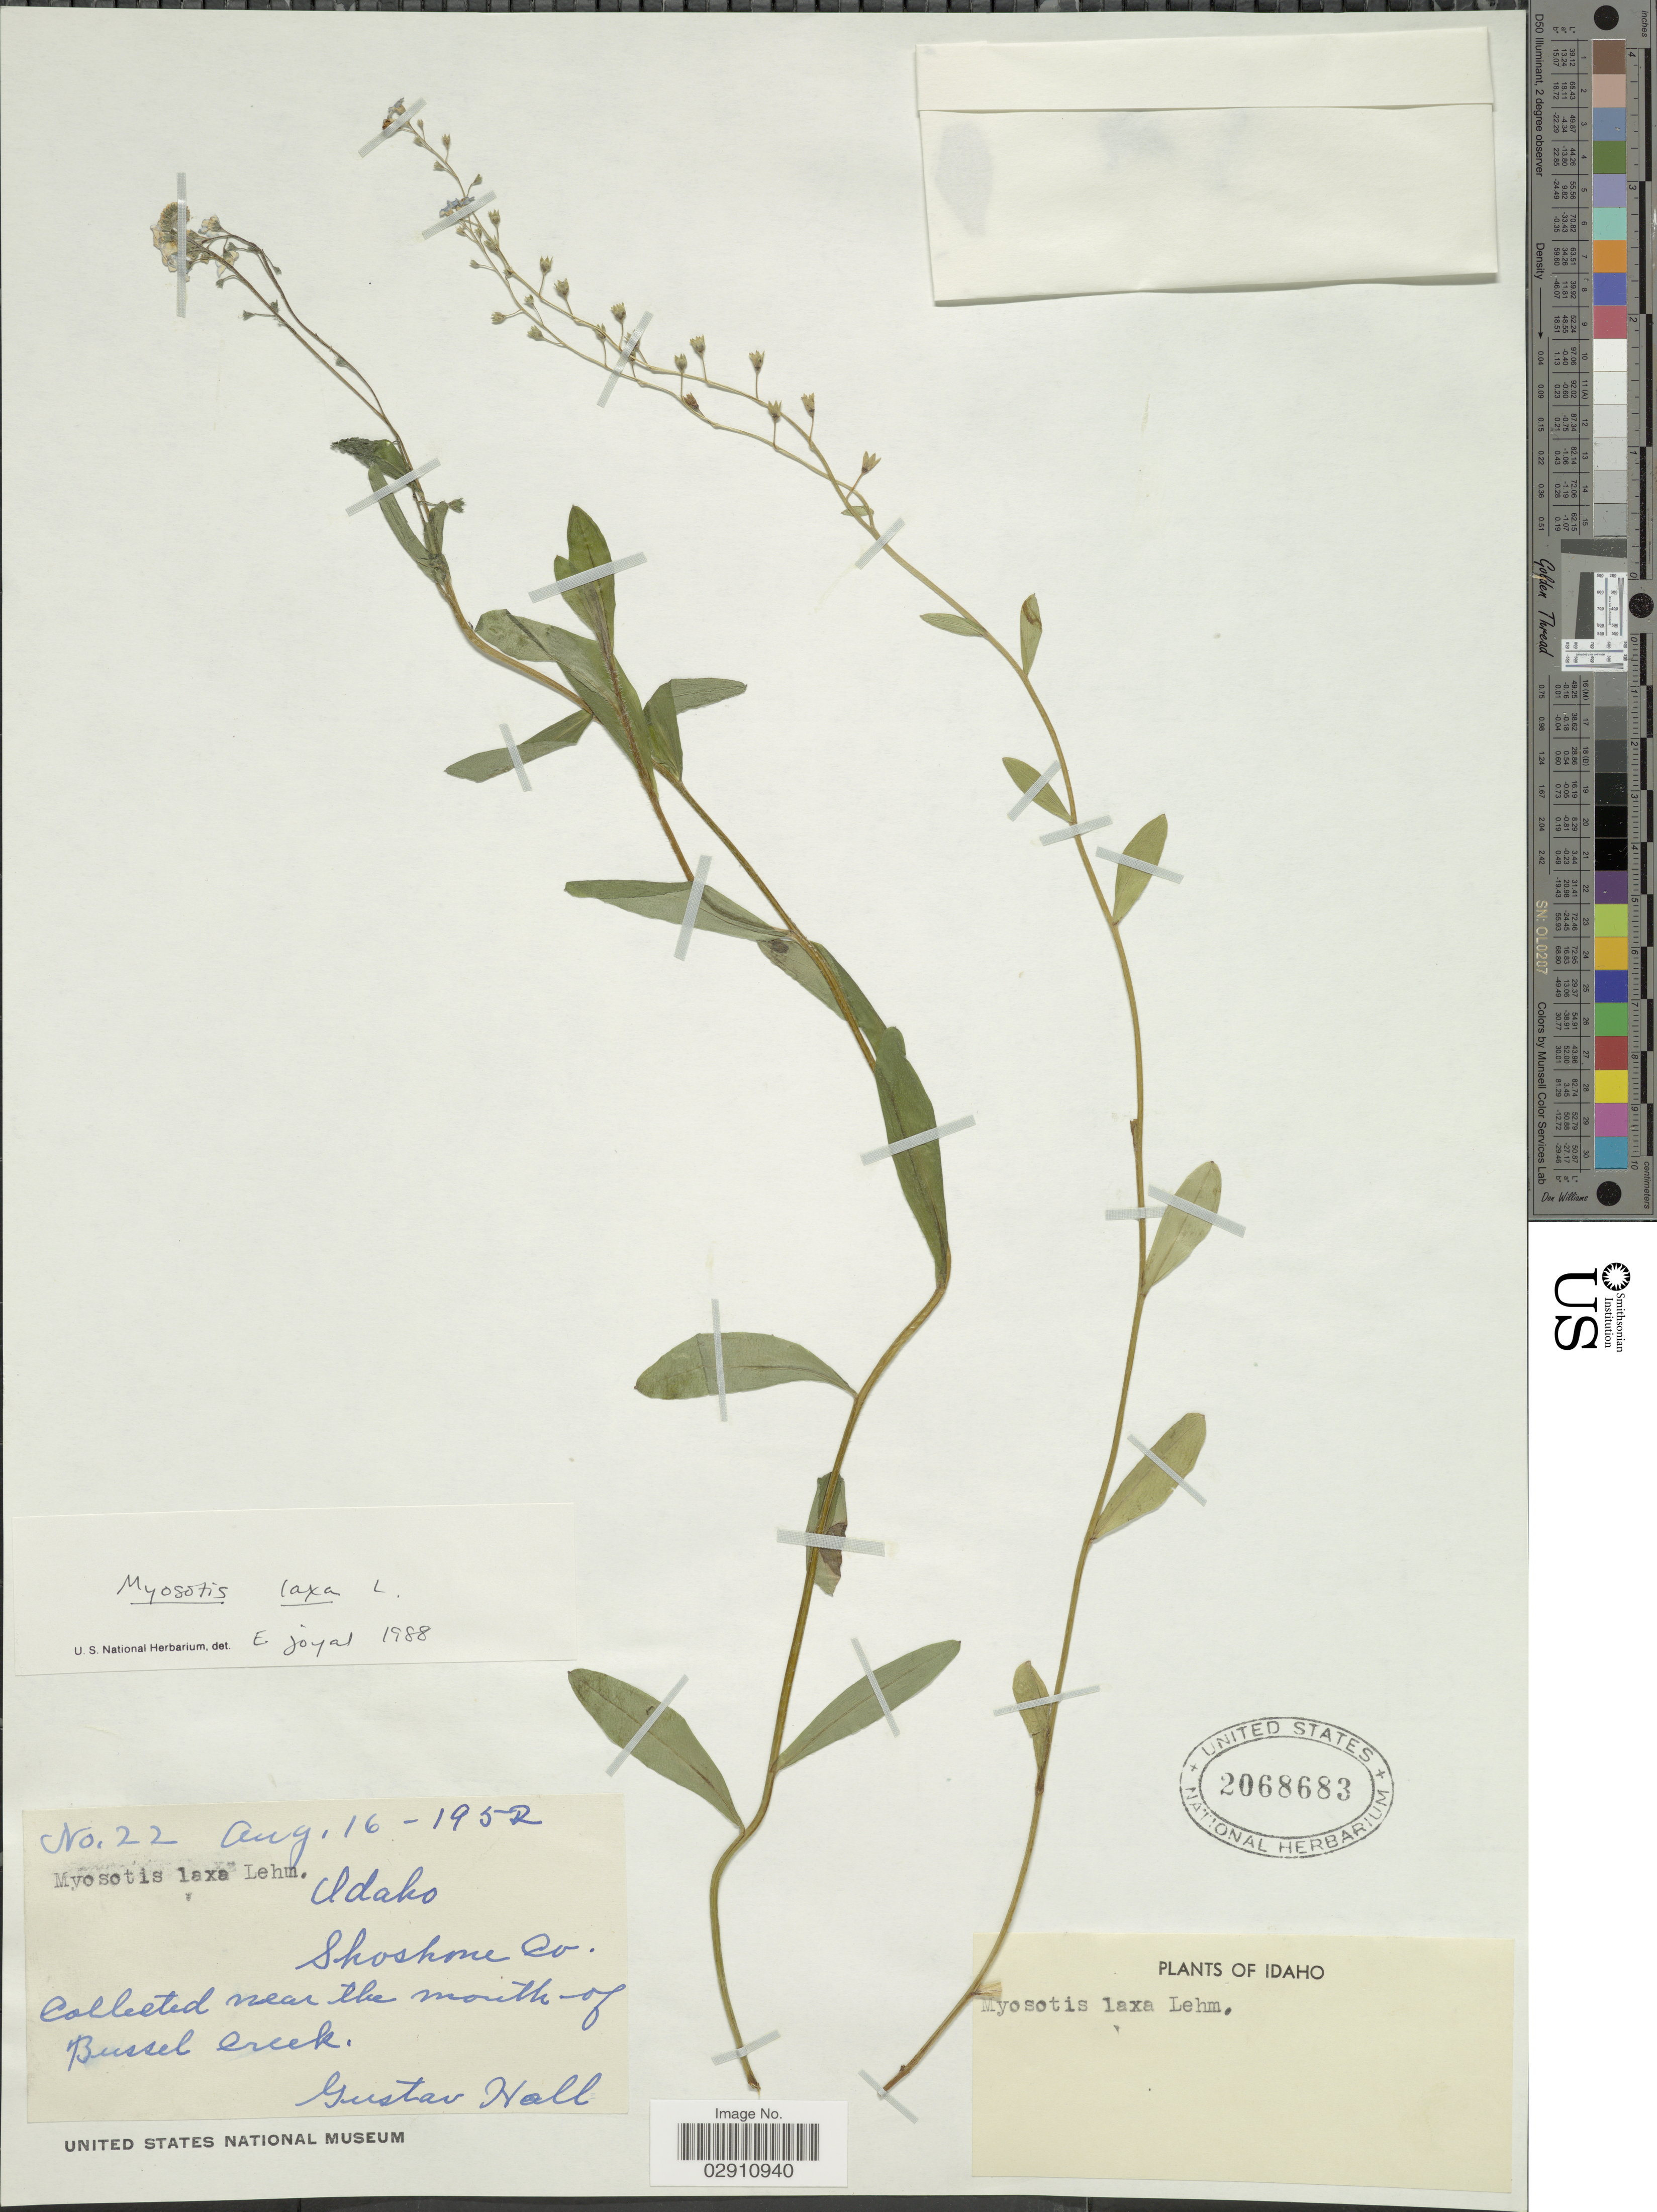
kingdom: Plantae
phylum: Tracheophyta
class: Magnoliopsida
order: Boraginales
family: Boraginaceae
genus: Myosotis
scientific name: Myosotis laxa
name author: F. Lehm.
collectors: G. Hall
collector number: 22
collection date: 1952-08-16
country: United States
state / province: Idaho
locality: Shoshme Co. Collected near the mouth of Bussel Creek.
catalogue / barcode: US 2068683